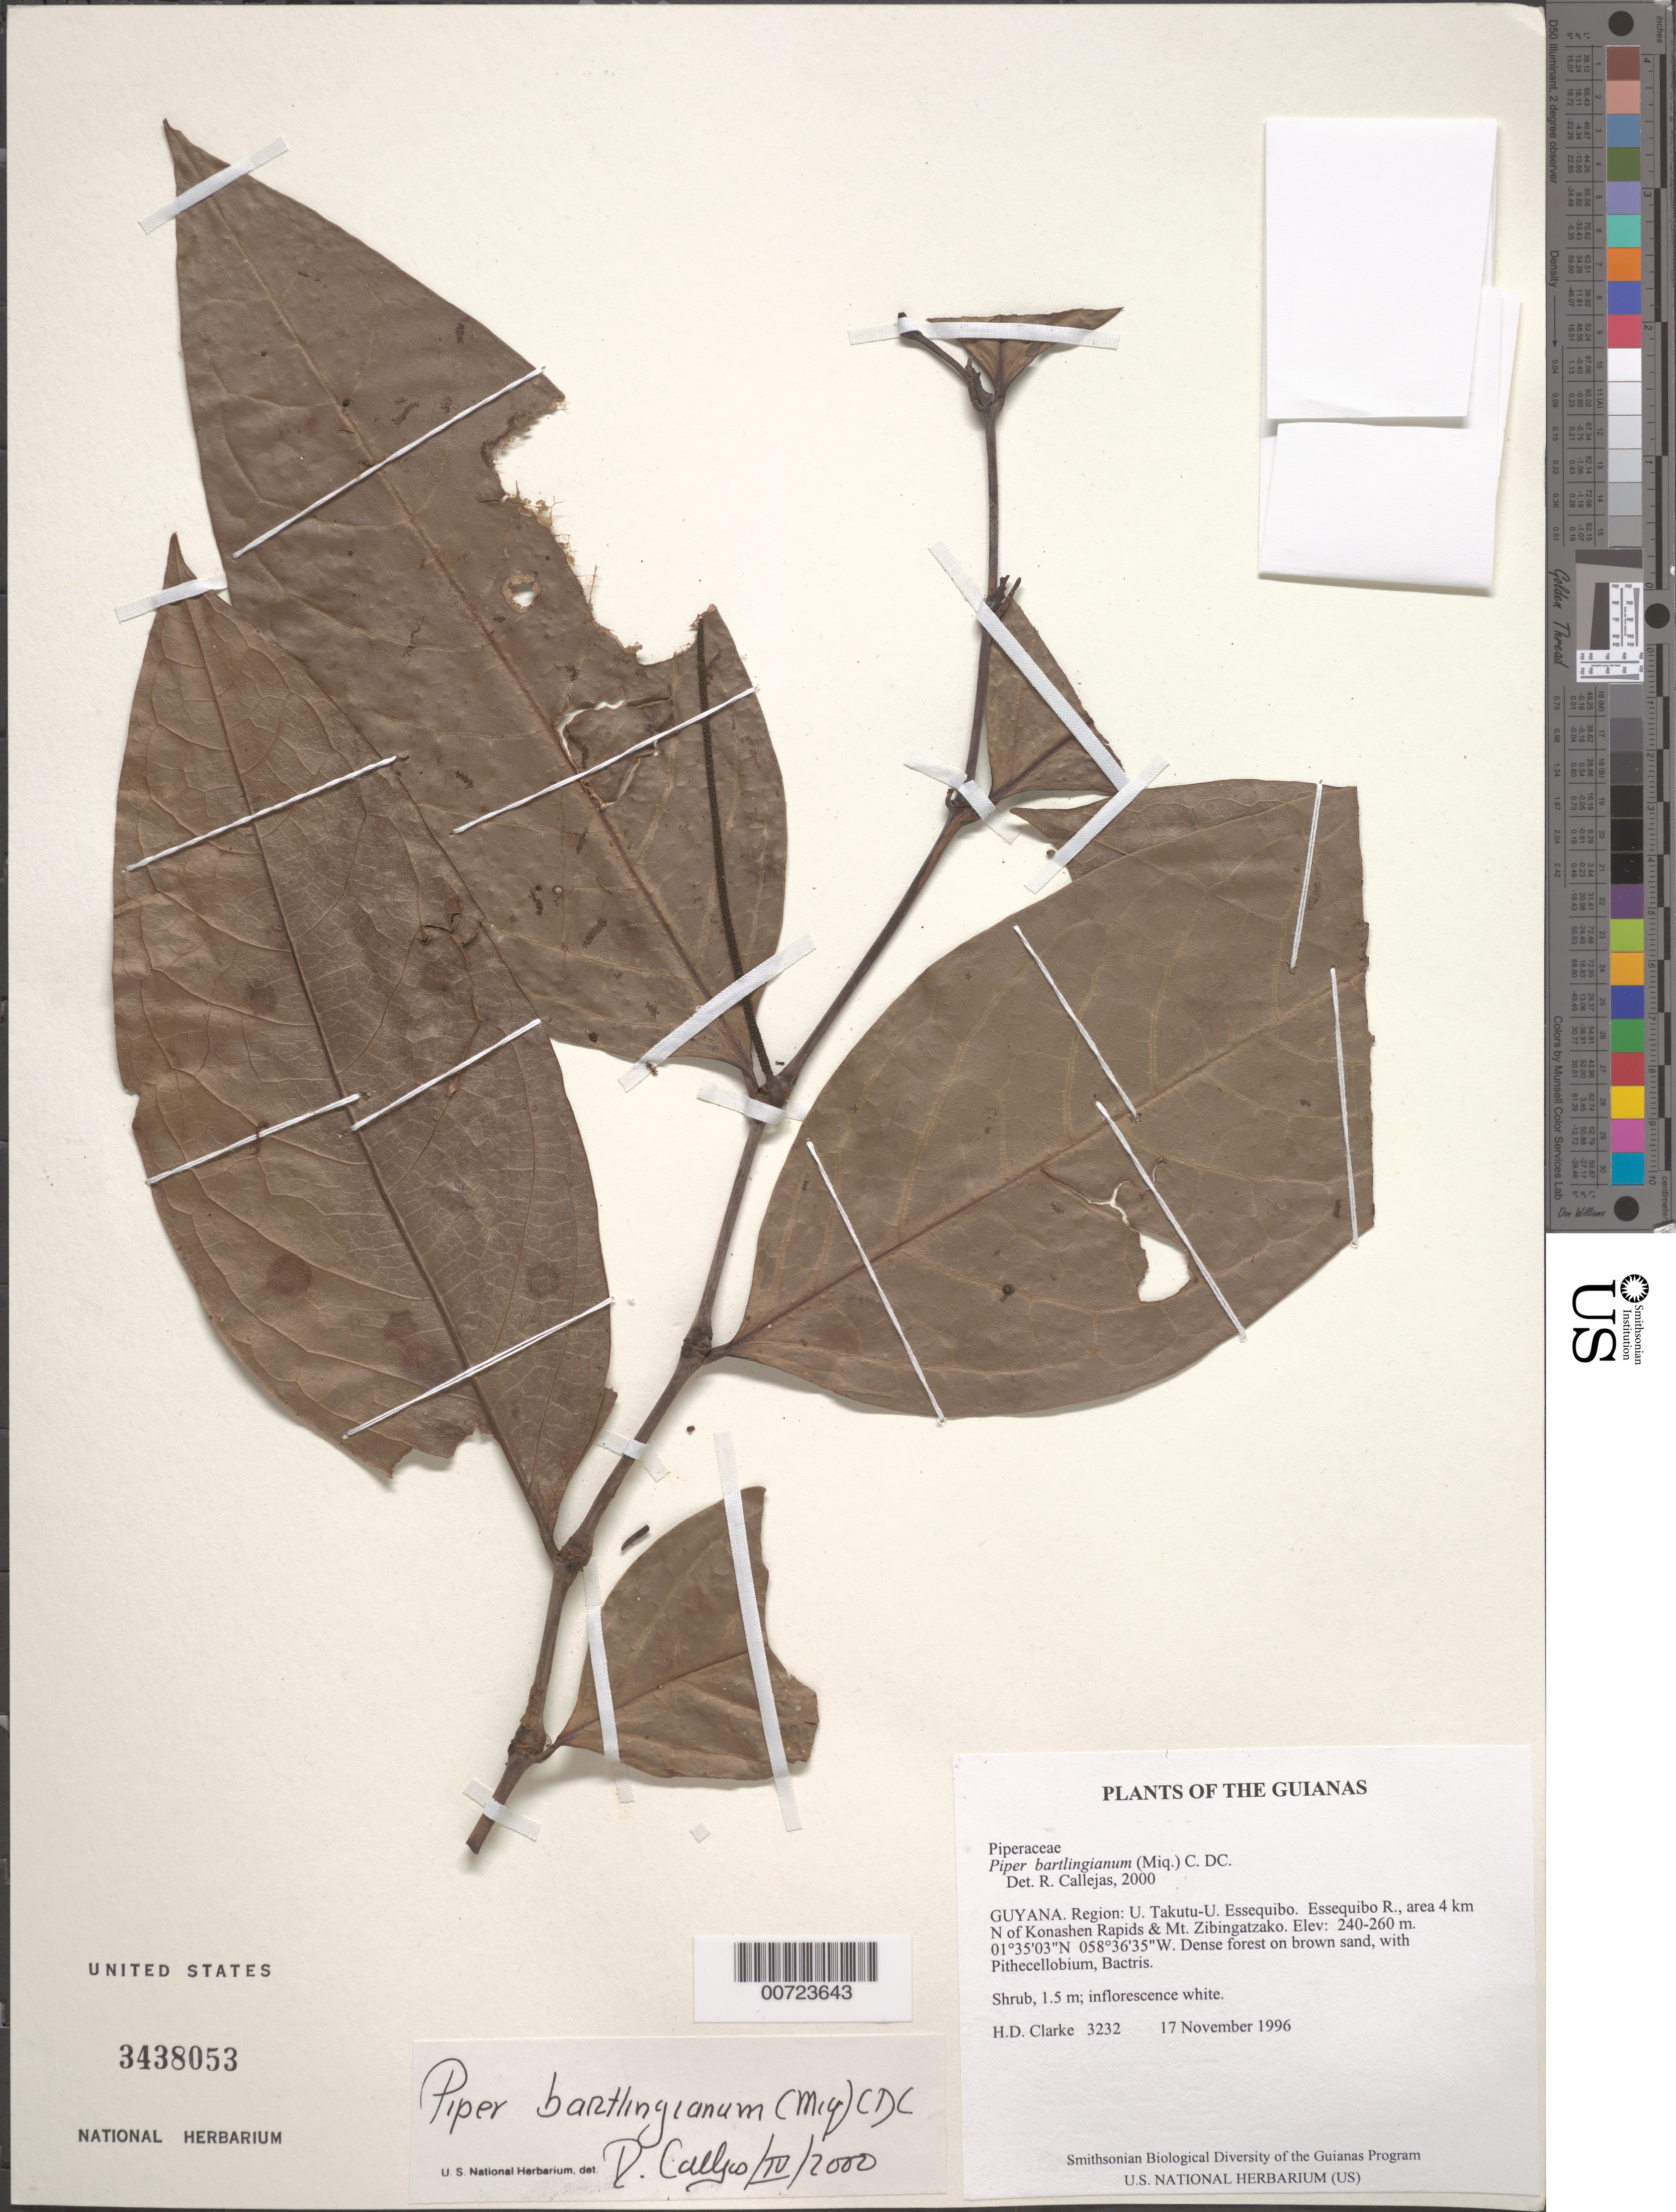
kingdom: Plantae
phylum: Tracheophyta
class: Magnoliopsida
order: Piperales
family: Piperaceae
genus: Piper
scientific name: Piper bartlingianum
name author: (Miq.) C. DC.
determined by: Callejas, Ricardo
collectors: H. D. Clarke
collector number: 3232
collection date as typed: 17 November 1996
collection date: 1996-11-17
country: Guyana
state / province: U. Takutu-U. Essequibo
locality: Essequibo R., area 4 km N of Konashen Rapids & Mt. Zibingatzako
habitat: Dense forest on brown sand, with Pithecellobium, Bactris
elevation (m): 240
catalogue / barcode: US 3438053